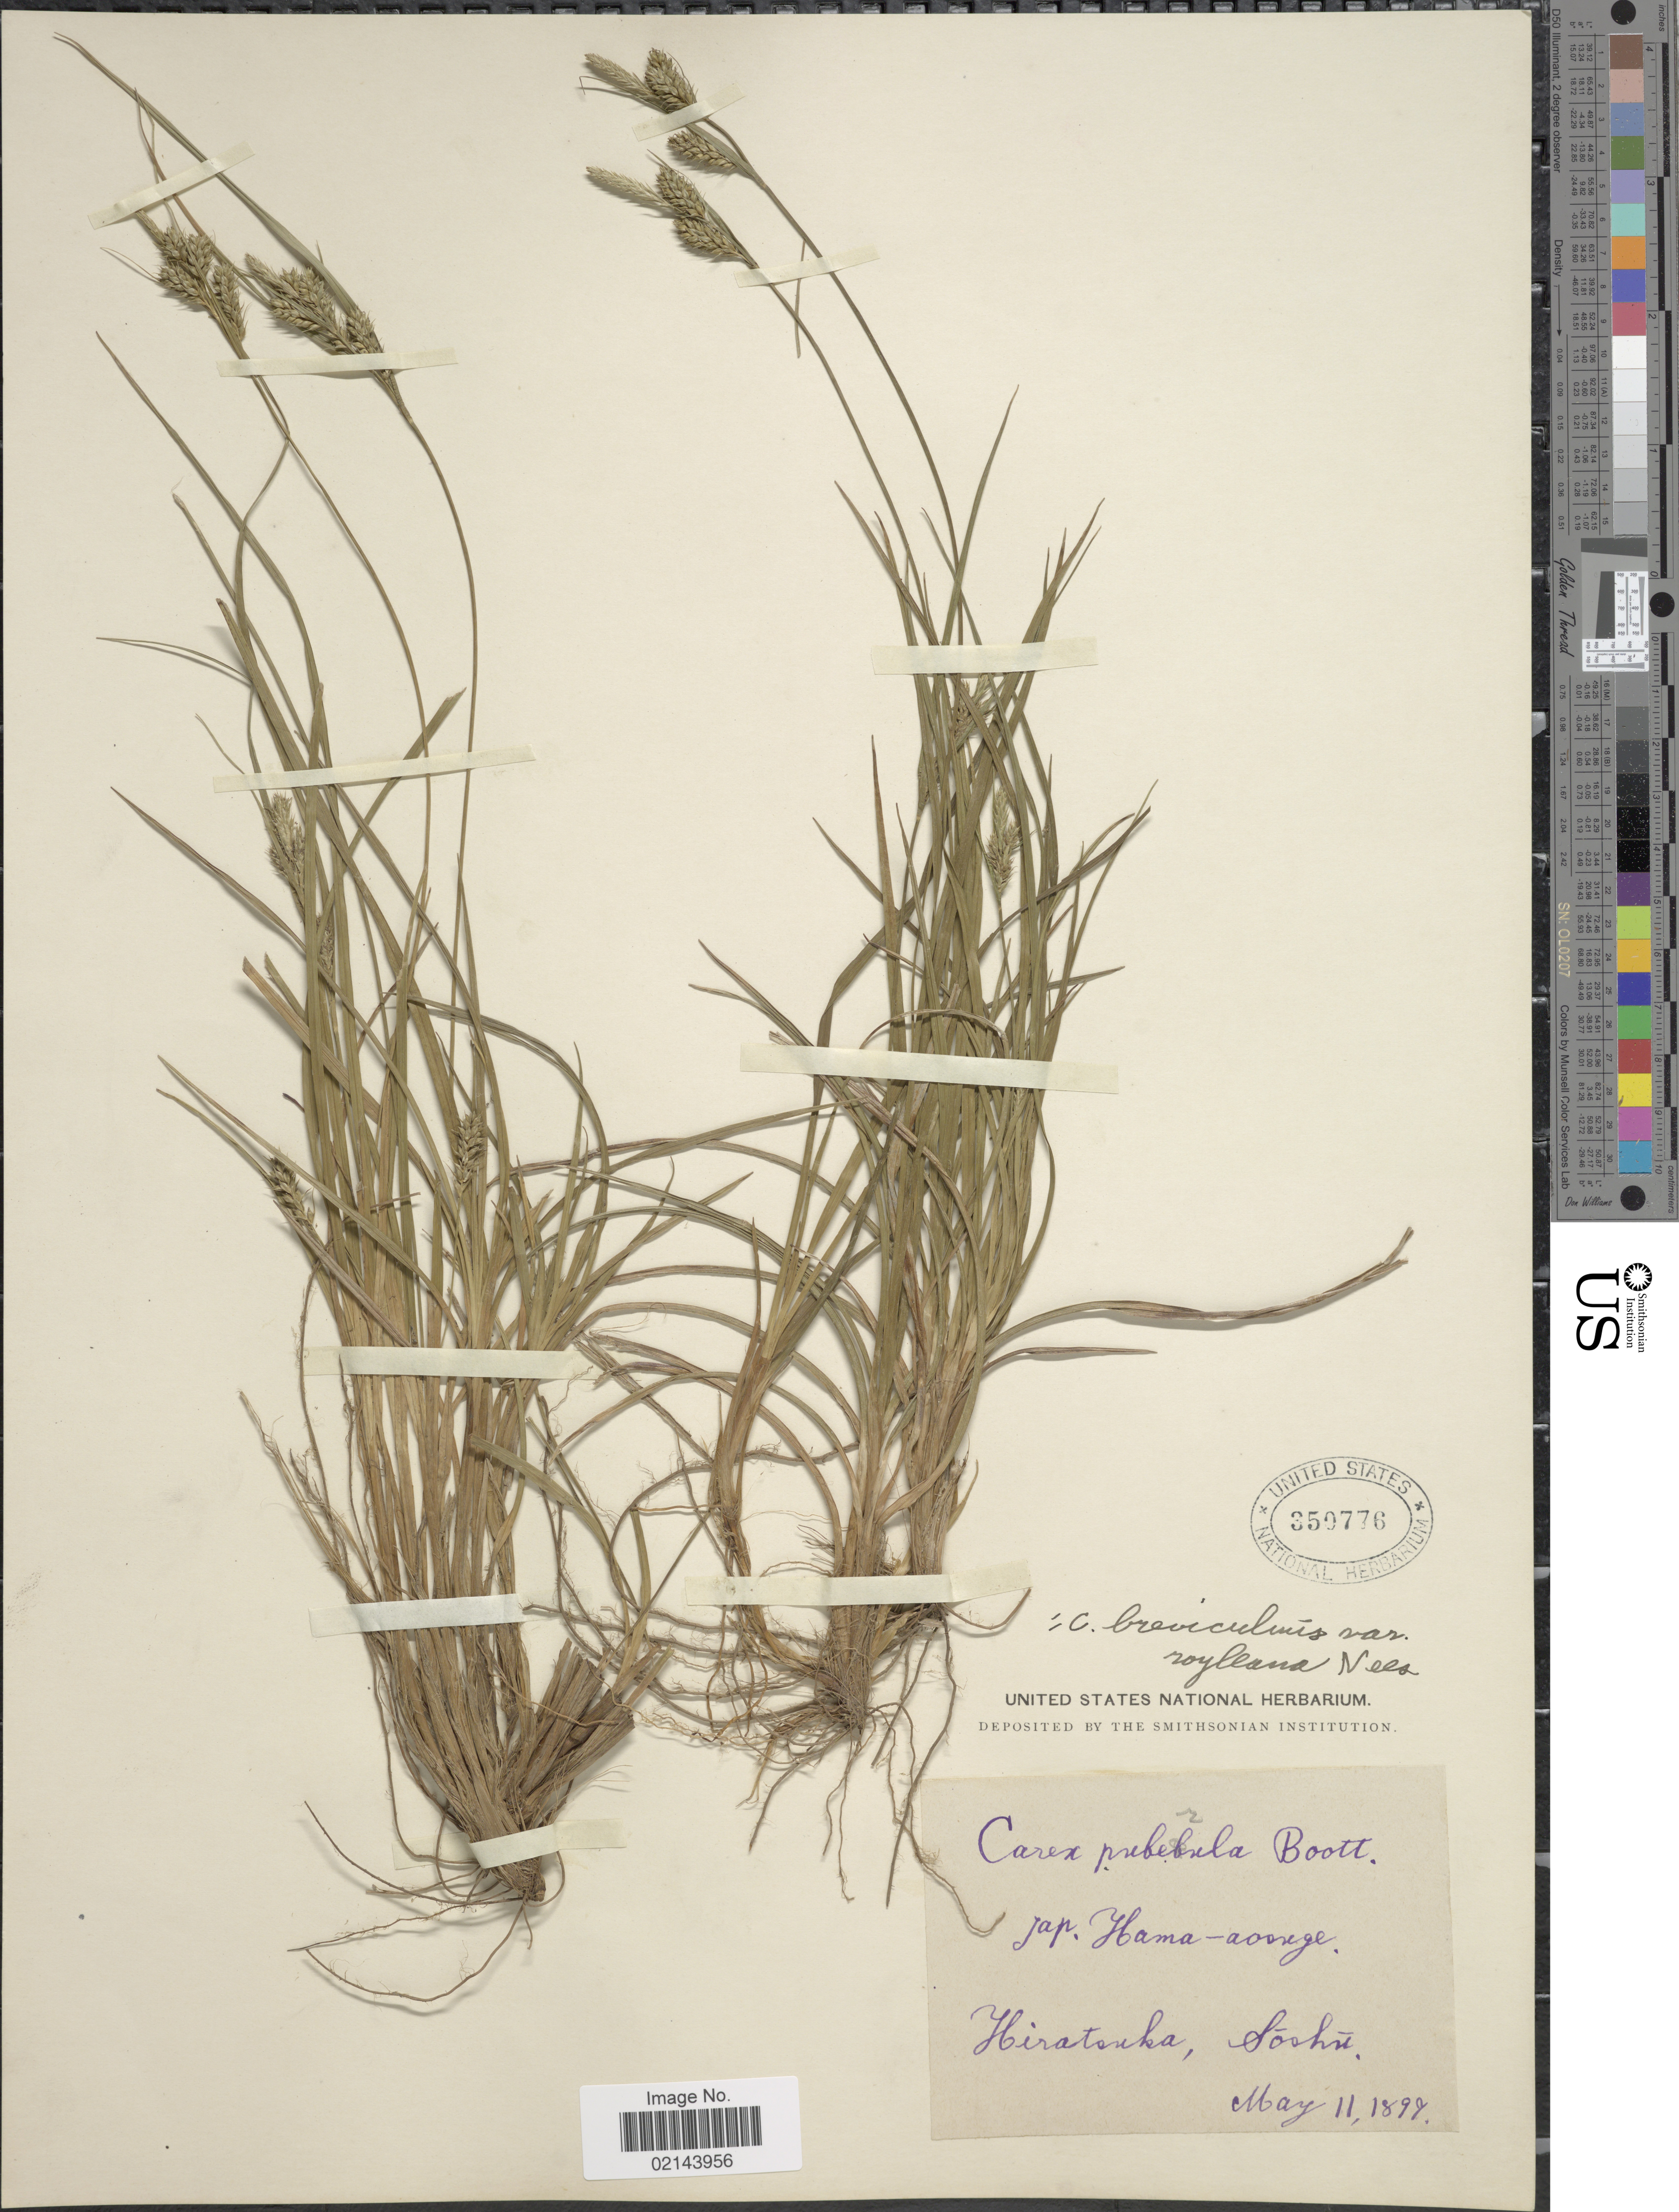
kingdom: Plantae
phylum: Tracheophyta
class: Liliopsida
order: Poales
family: Cyperaceae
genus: Carex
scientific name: Carex breviculmis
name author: R. Br.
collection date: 1899-05-11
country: Japan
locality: Hiratsuka, Soshu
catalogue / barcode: US 350776